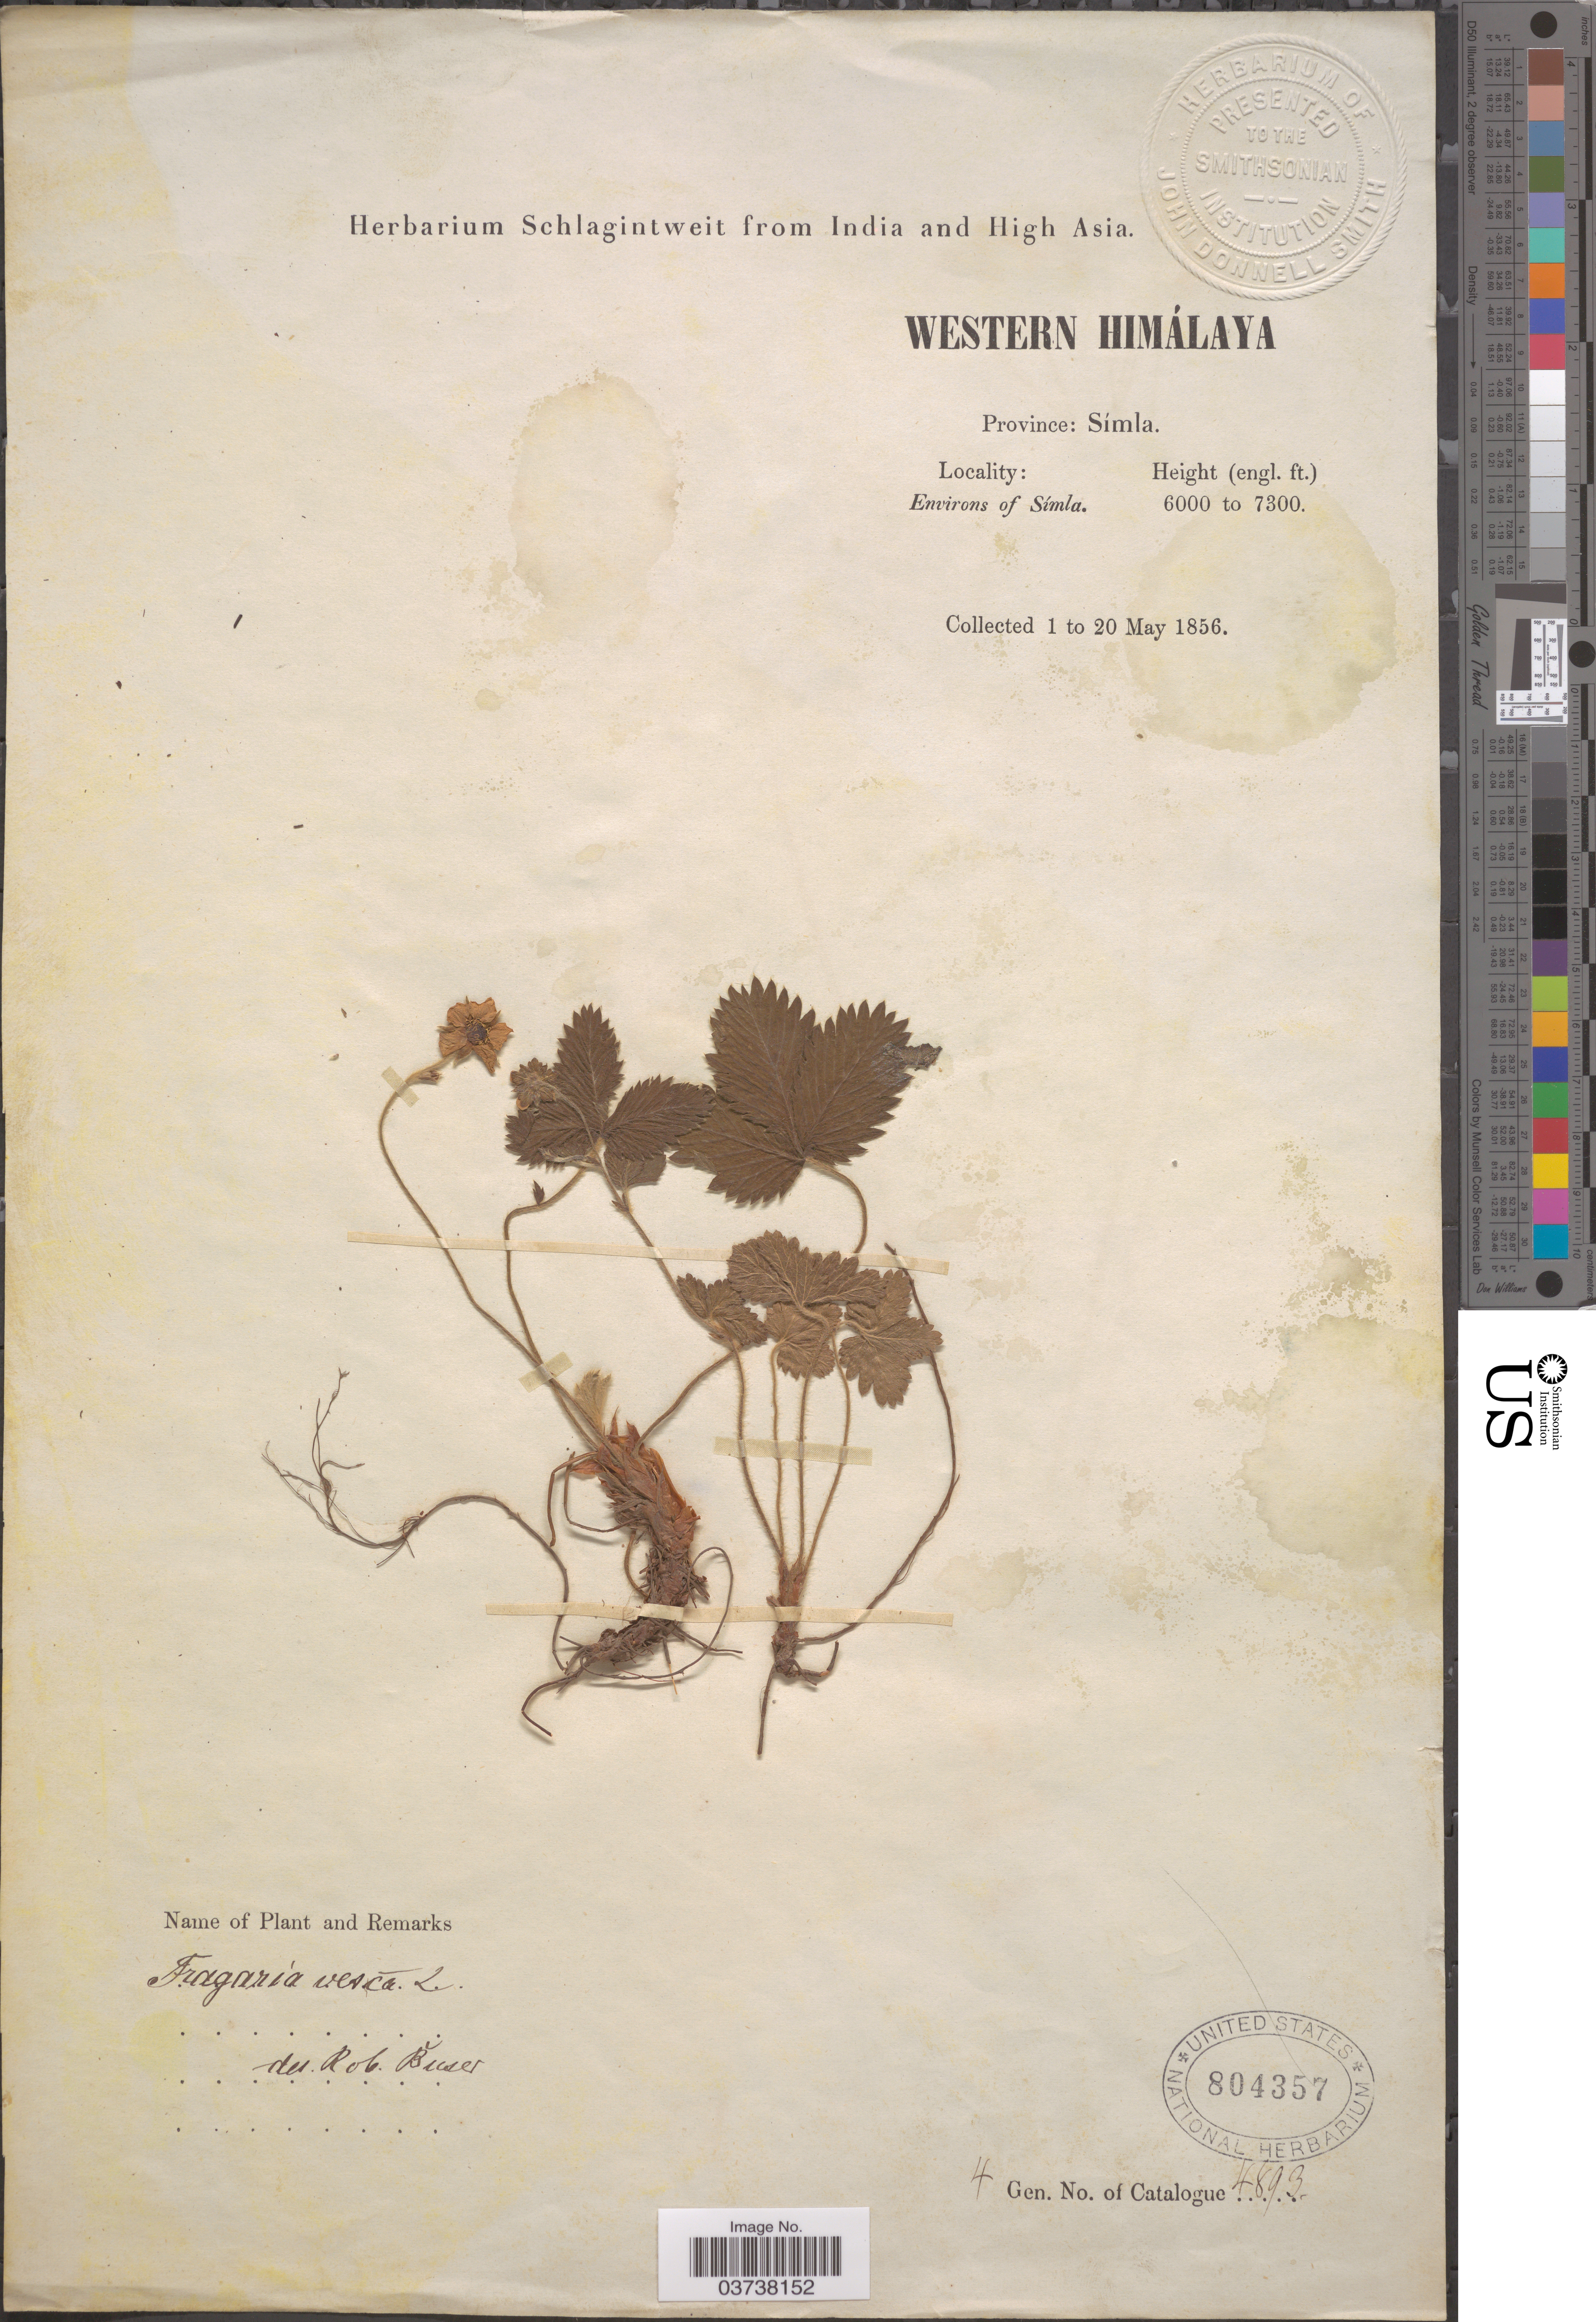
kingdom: Plantae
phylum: Tracheophyta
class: Magnoliopsida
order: Rosales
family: Rosaceae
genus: Fragaria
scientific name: Fragaria vesca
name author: L.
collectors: ex herb. Schlagintweit from India and High Asia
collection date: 1856-05-01/1856-05-20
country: India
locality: Western Himalaya. Province: Símla. Environs of Símla.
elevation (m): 1829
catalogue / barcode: US 804357